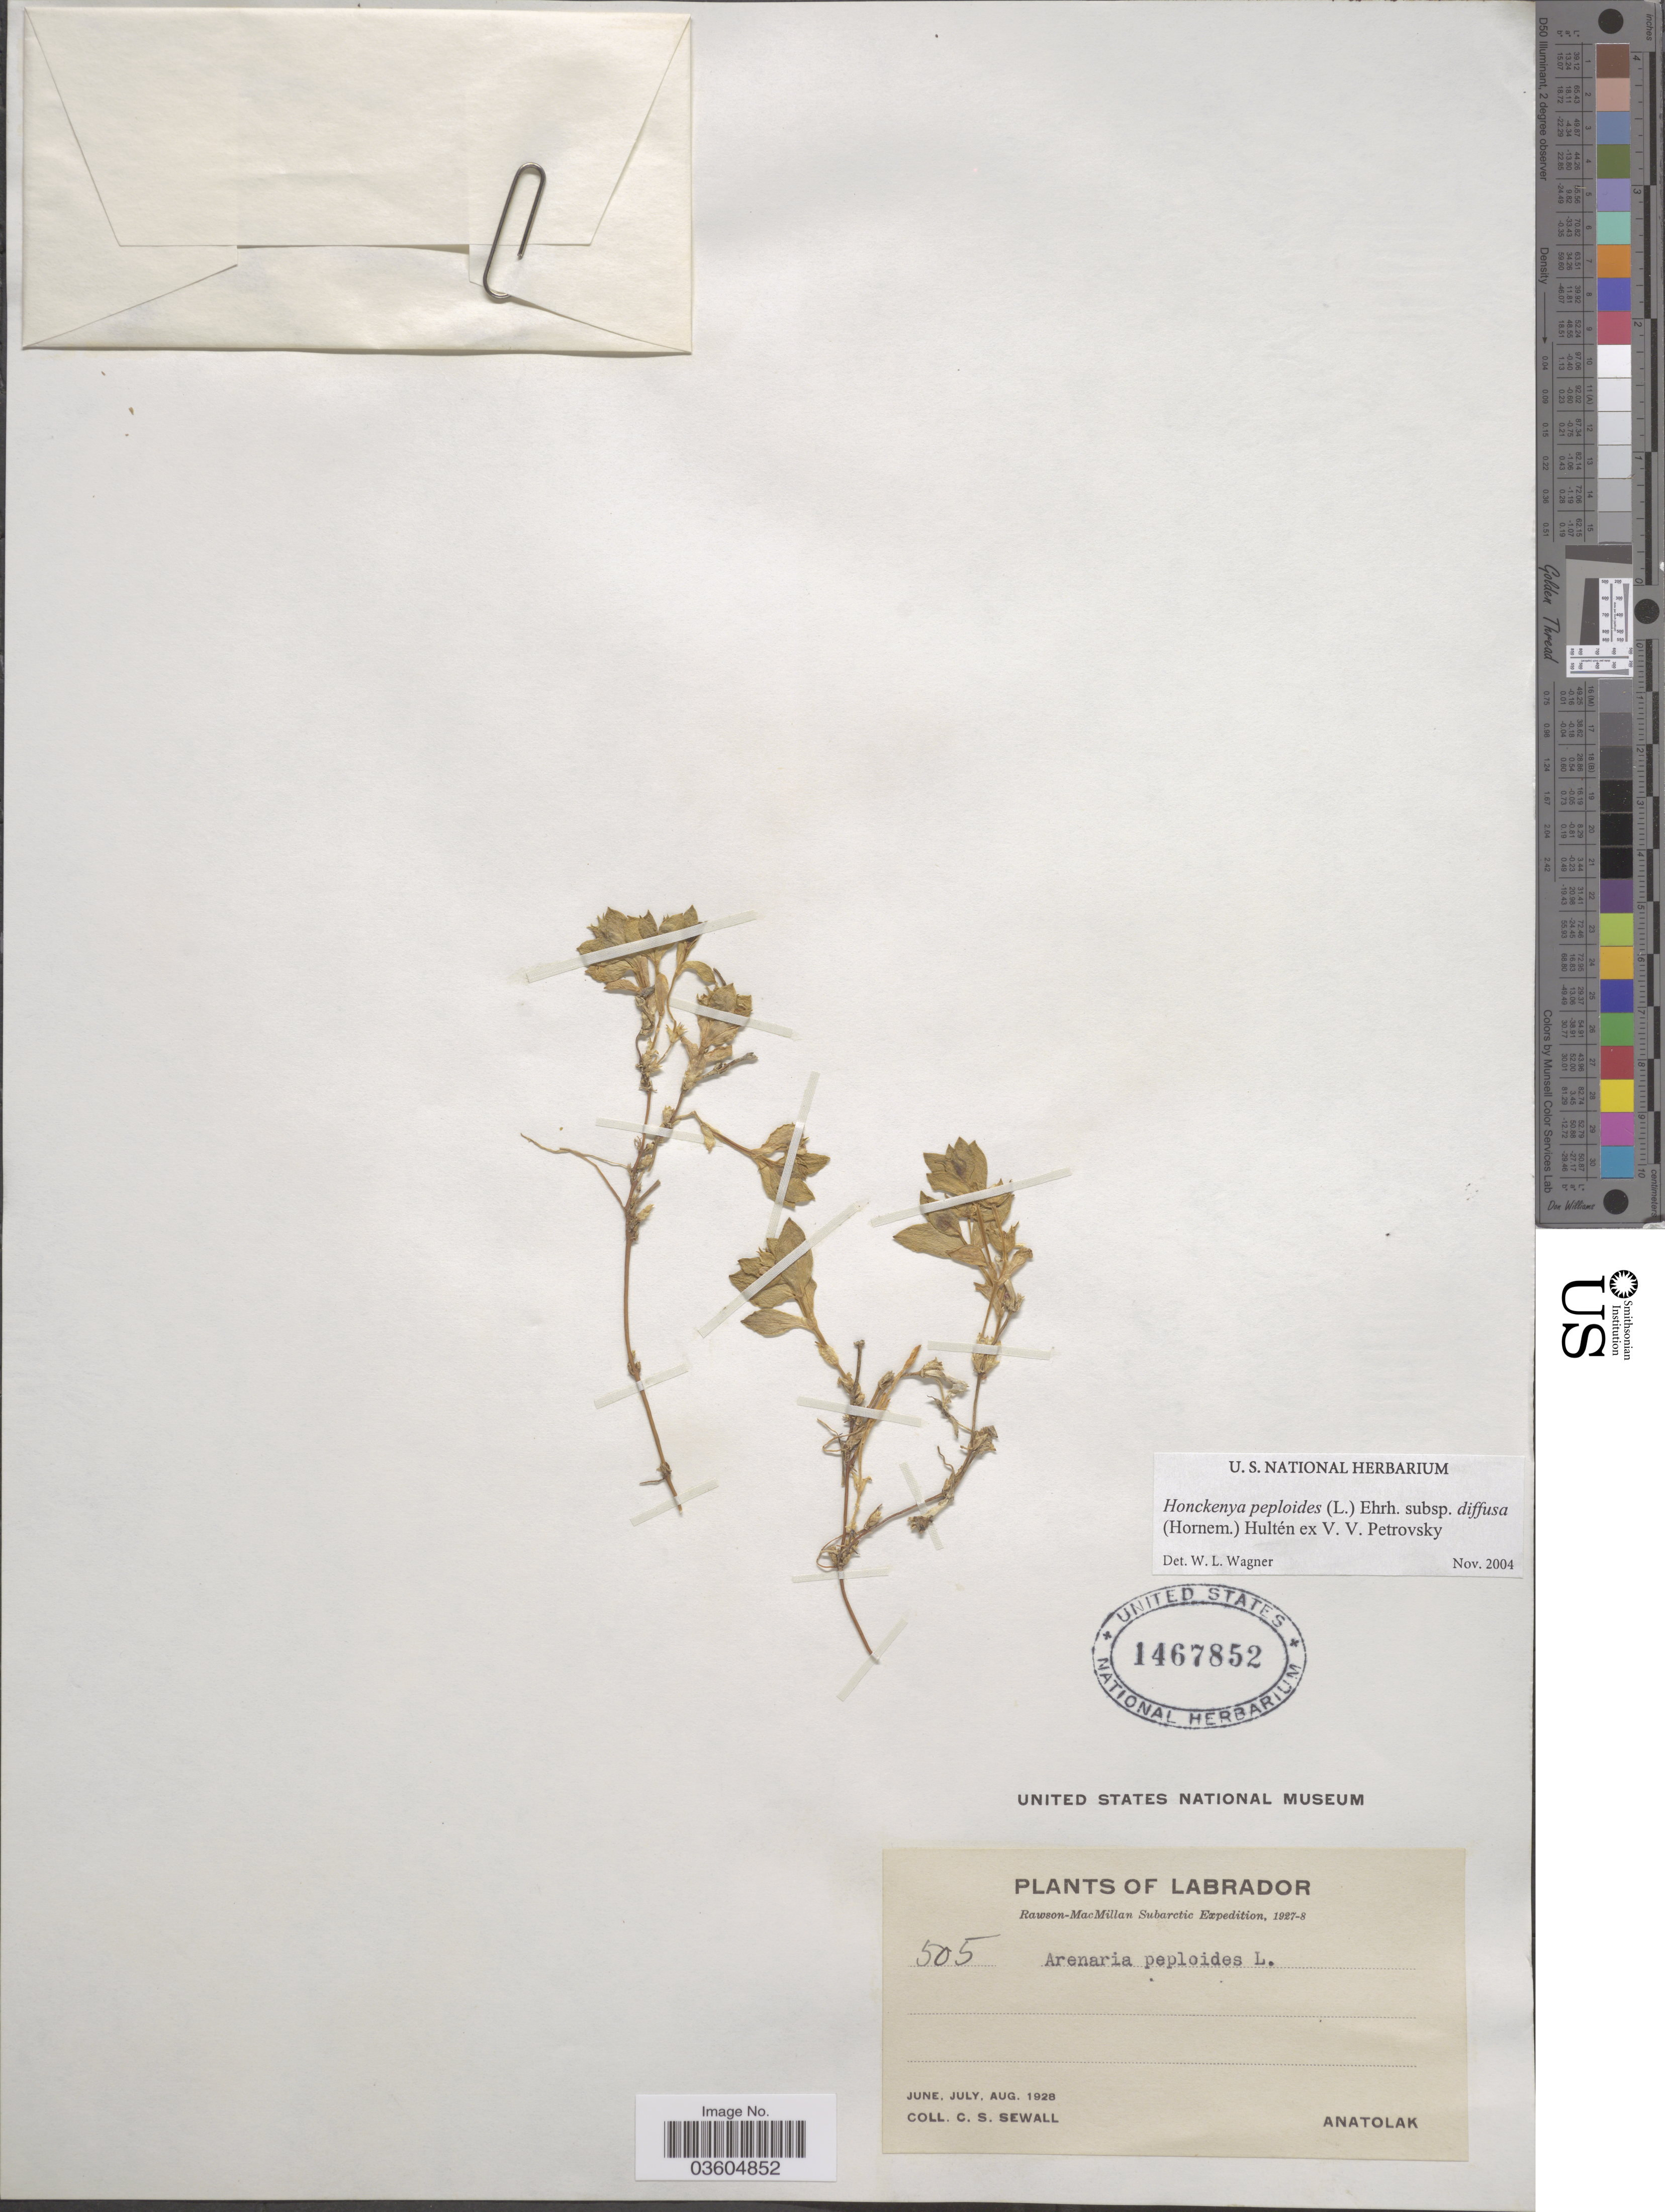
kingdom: Plantae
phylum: Tracheophyta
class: Magnoliopsida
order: Caryophyllales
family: Caryophyllaceae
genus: Honckenya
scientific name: Honckenya peploides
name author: (L.) Ehrh.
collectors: C. Sewall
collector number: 505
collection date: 1928-06/1928-08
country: Canada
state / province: Newfoundland and Labrador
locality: Labrador. Anatolak.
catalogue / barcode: US 1467852